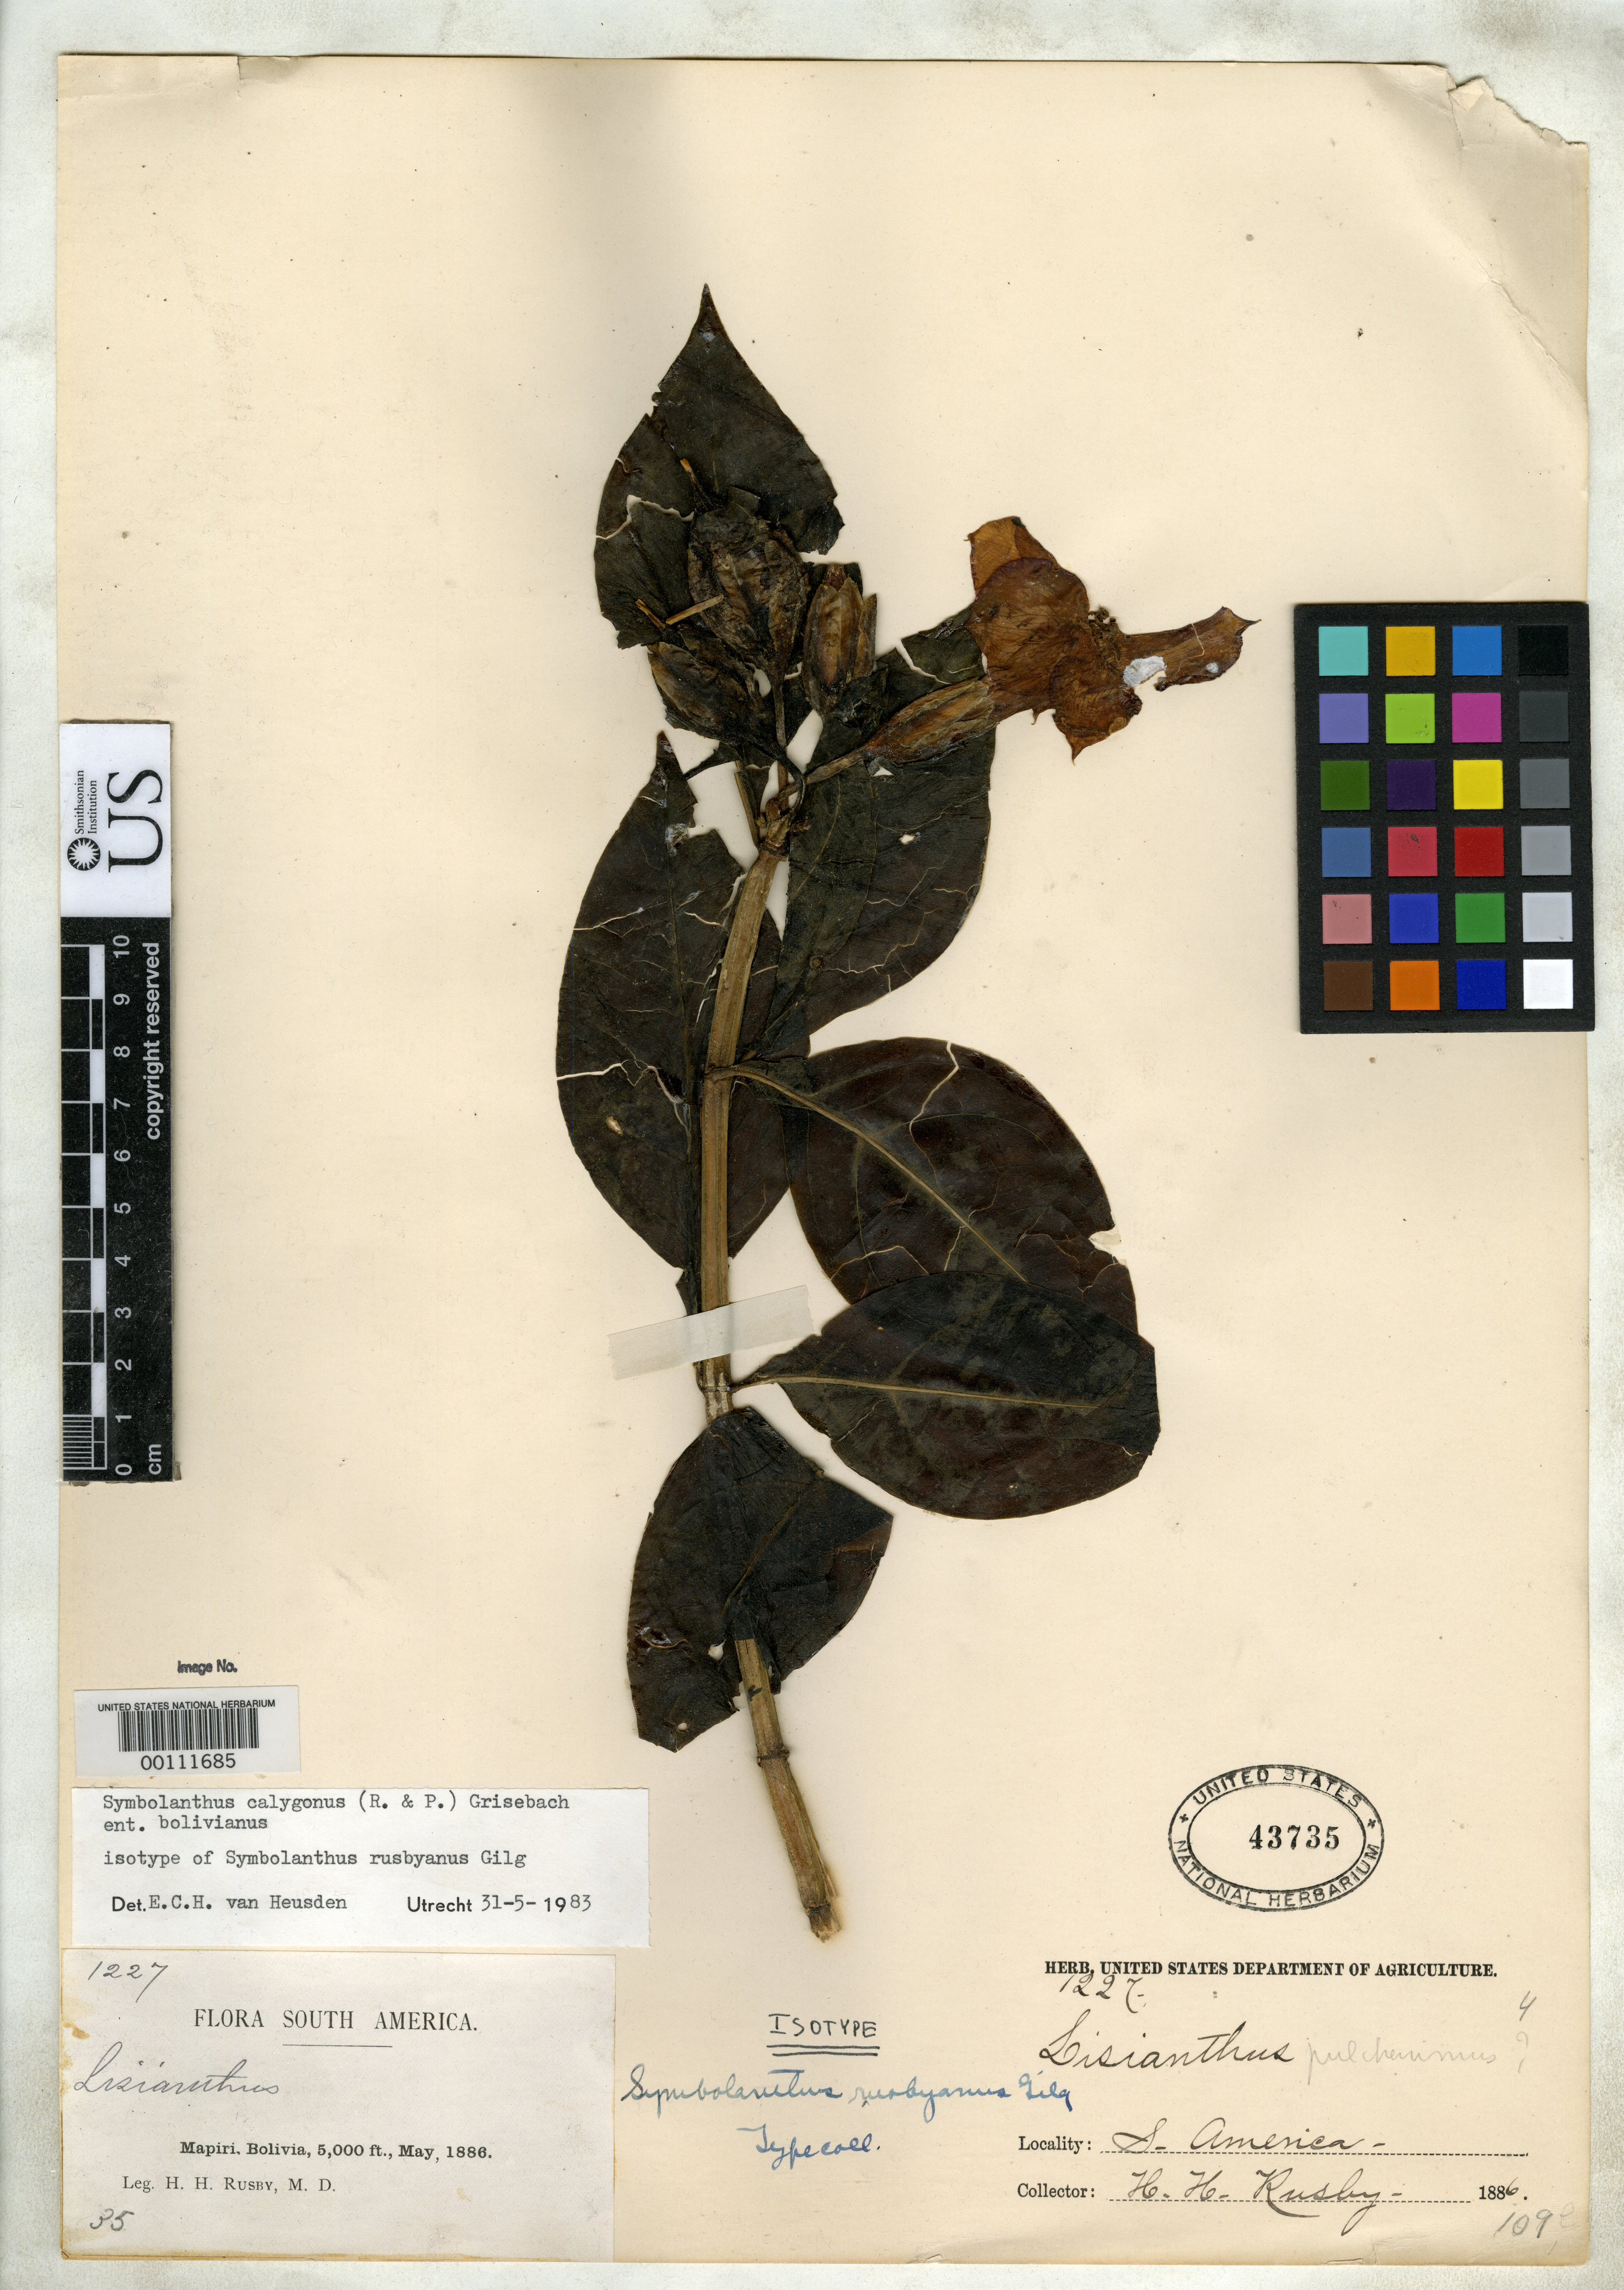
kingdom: Plantae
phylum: Tracheophyta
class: Magnoliopsida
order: Gentianales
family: Gentianaceae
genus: Symbolanthus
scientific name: Symbolanthus rusbyanus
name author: Gilg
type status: Isotype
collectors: H. H. Rusby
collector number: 1227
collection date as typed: May, 1886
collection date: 1886-05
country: Bolivia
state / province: La Páz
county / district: Larecaja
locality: Mapiri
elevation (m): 1524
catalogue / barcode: US 43735